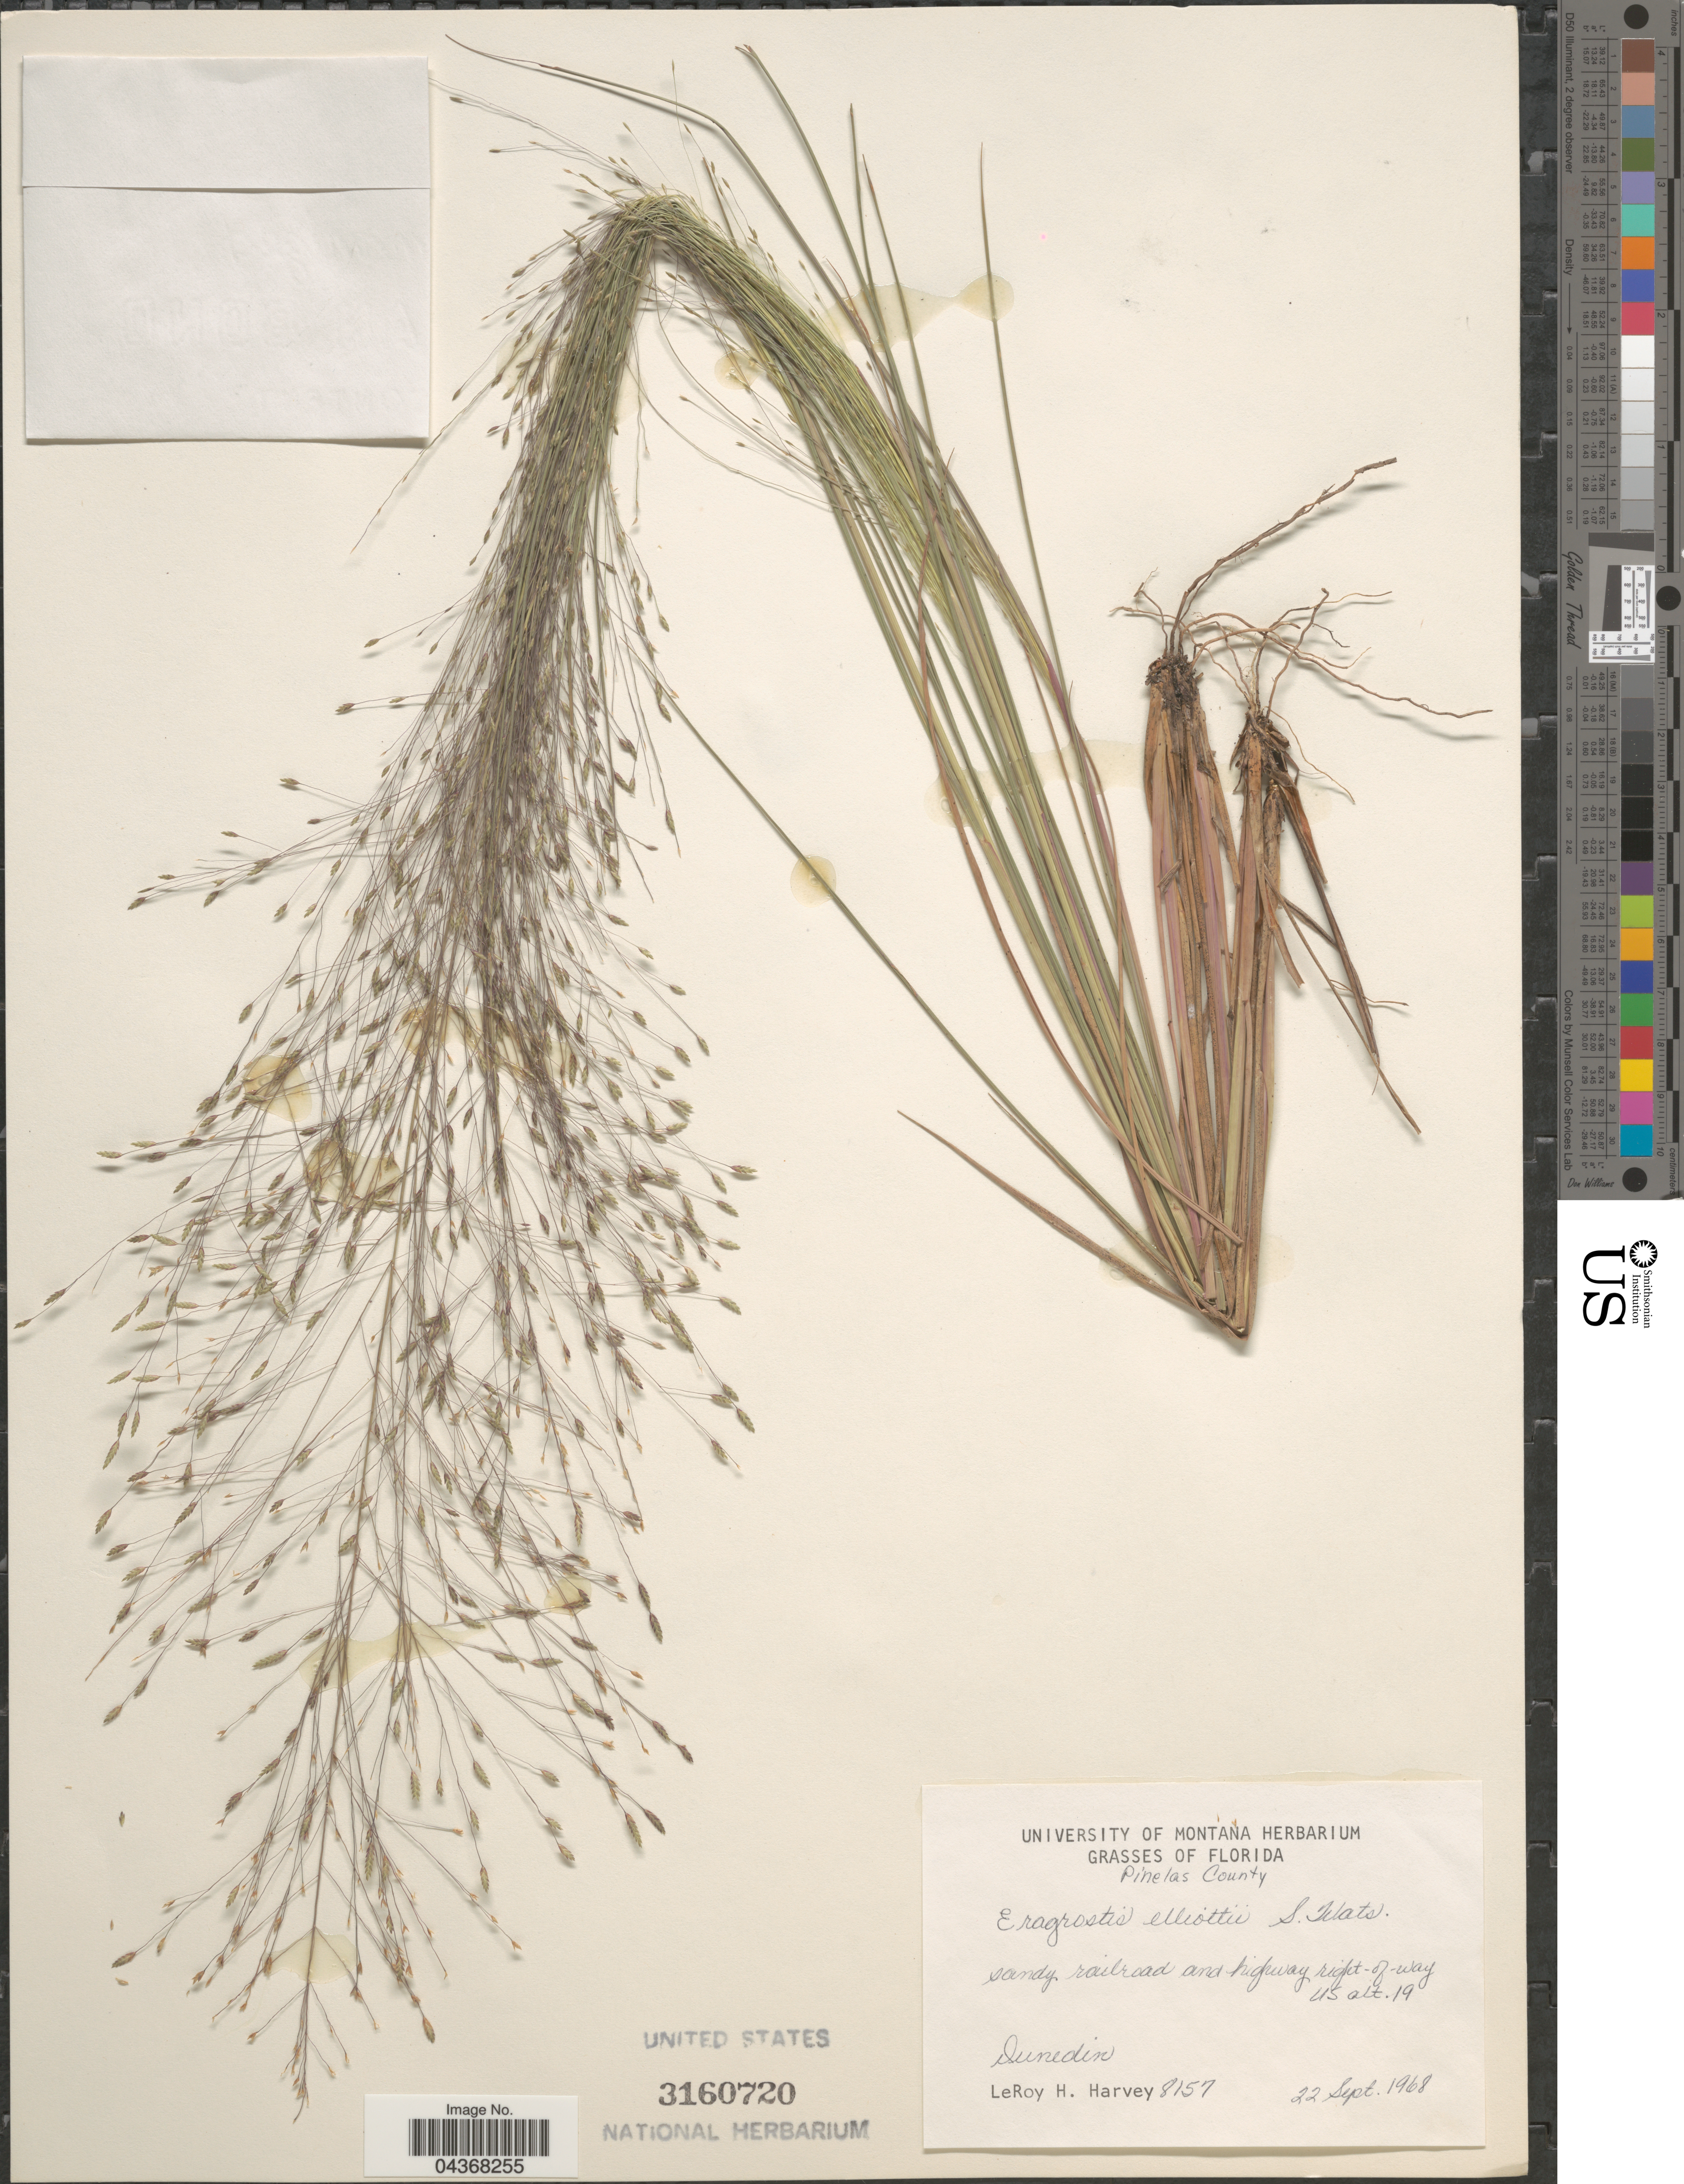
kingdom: Plantae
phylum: Tracheophyta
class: Liliopsida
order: Poales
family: Poaceae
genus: Eragrostis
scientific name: Eragrostis elliottii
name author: S. Watson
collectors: L. H. Harvey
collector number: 8157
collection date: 1968-09-22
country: United States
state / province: Florida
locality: Pinelas County. Sandy railroad and highway right-of-way US. Dunedin.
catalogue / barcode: US 3160720